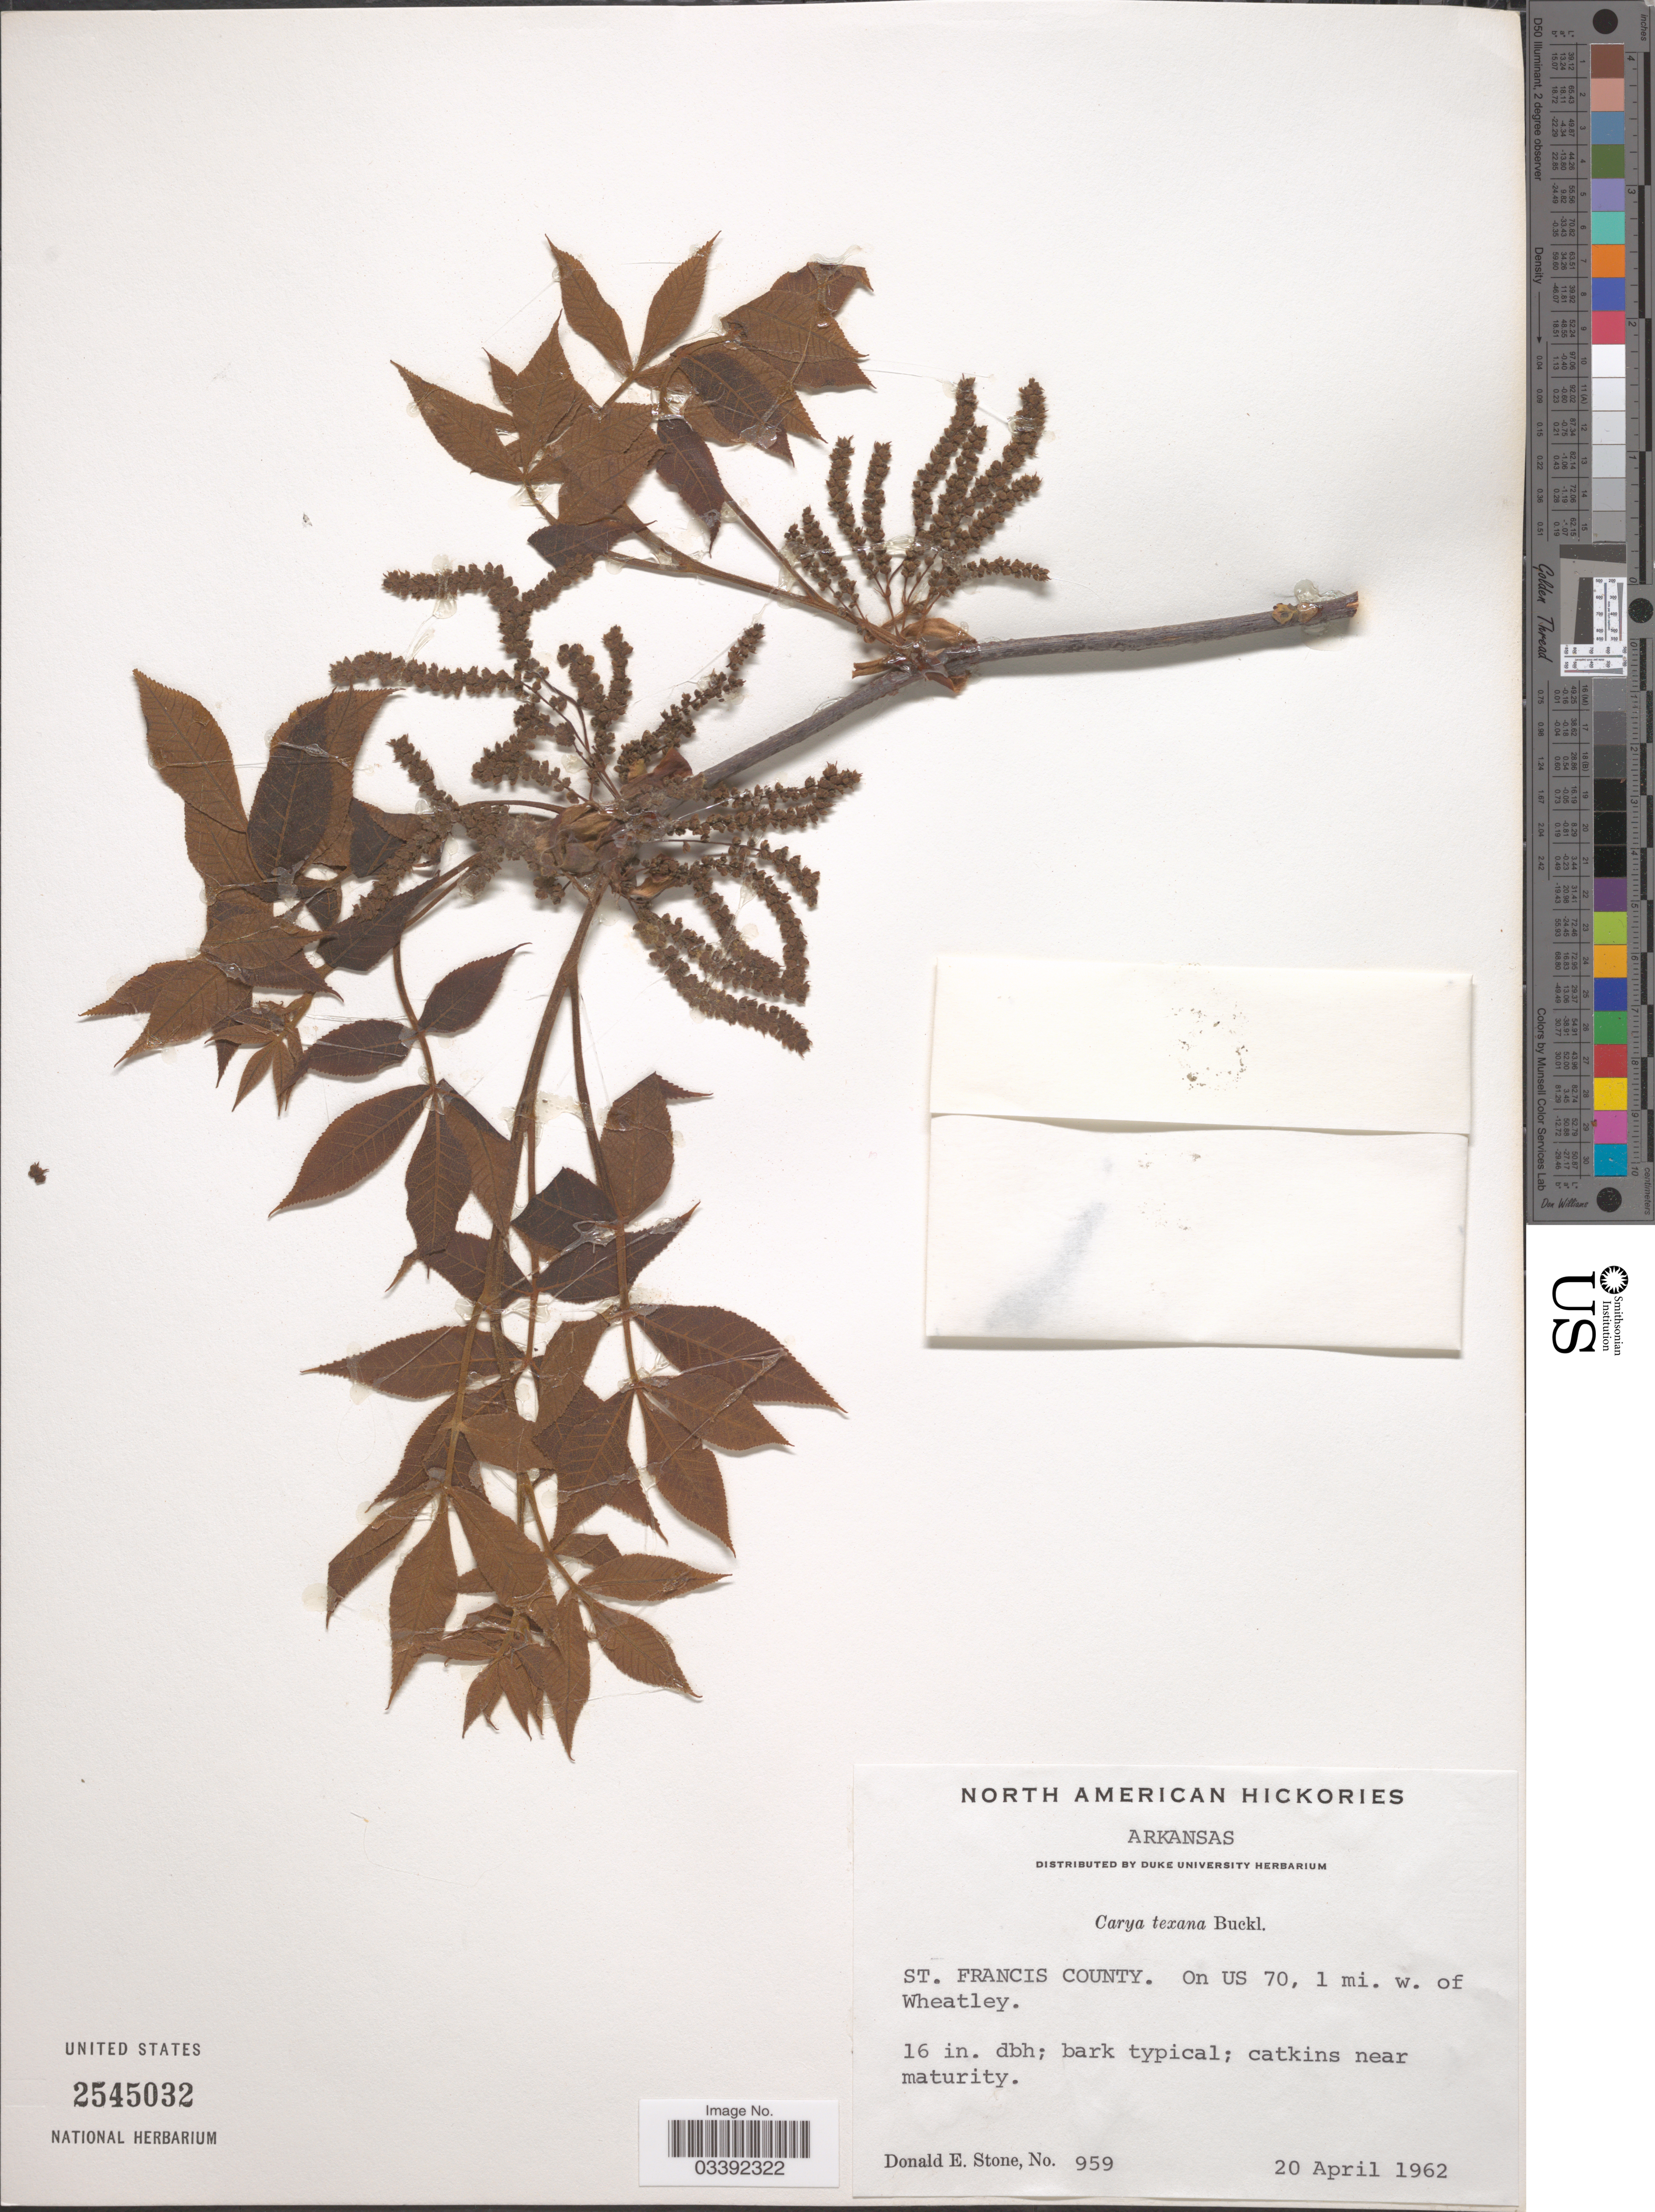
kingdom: Plantae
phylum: Tracheophyta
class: Magnoliopsida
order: Fagales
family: Juglandaceae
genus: Carya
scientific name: Carya texana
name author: Buckley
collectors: D. Stone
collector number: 959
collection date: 1962-04-20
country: United States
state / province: Arkansas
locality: St. Francis County. On US 70, 1 mi. w. of Wheatley.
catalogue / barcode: US 2545032